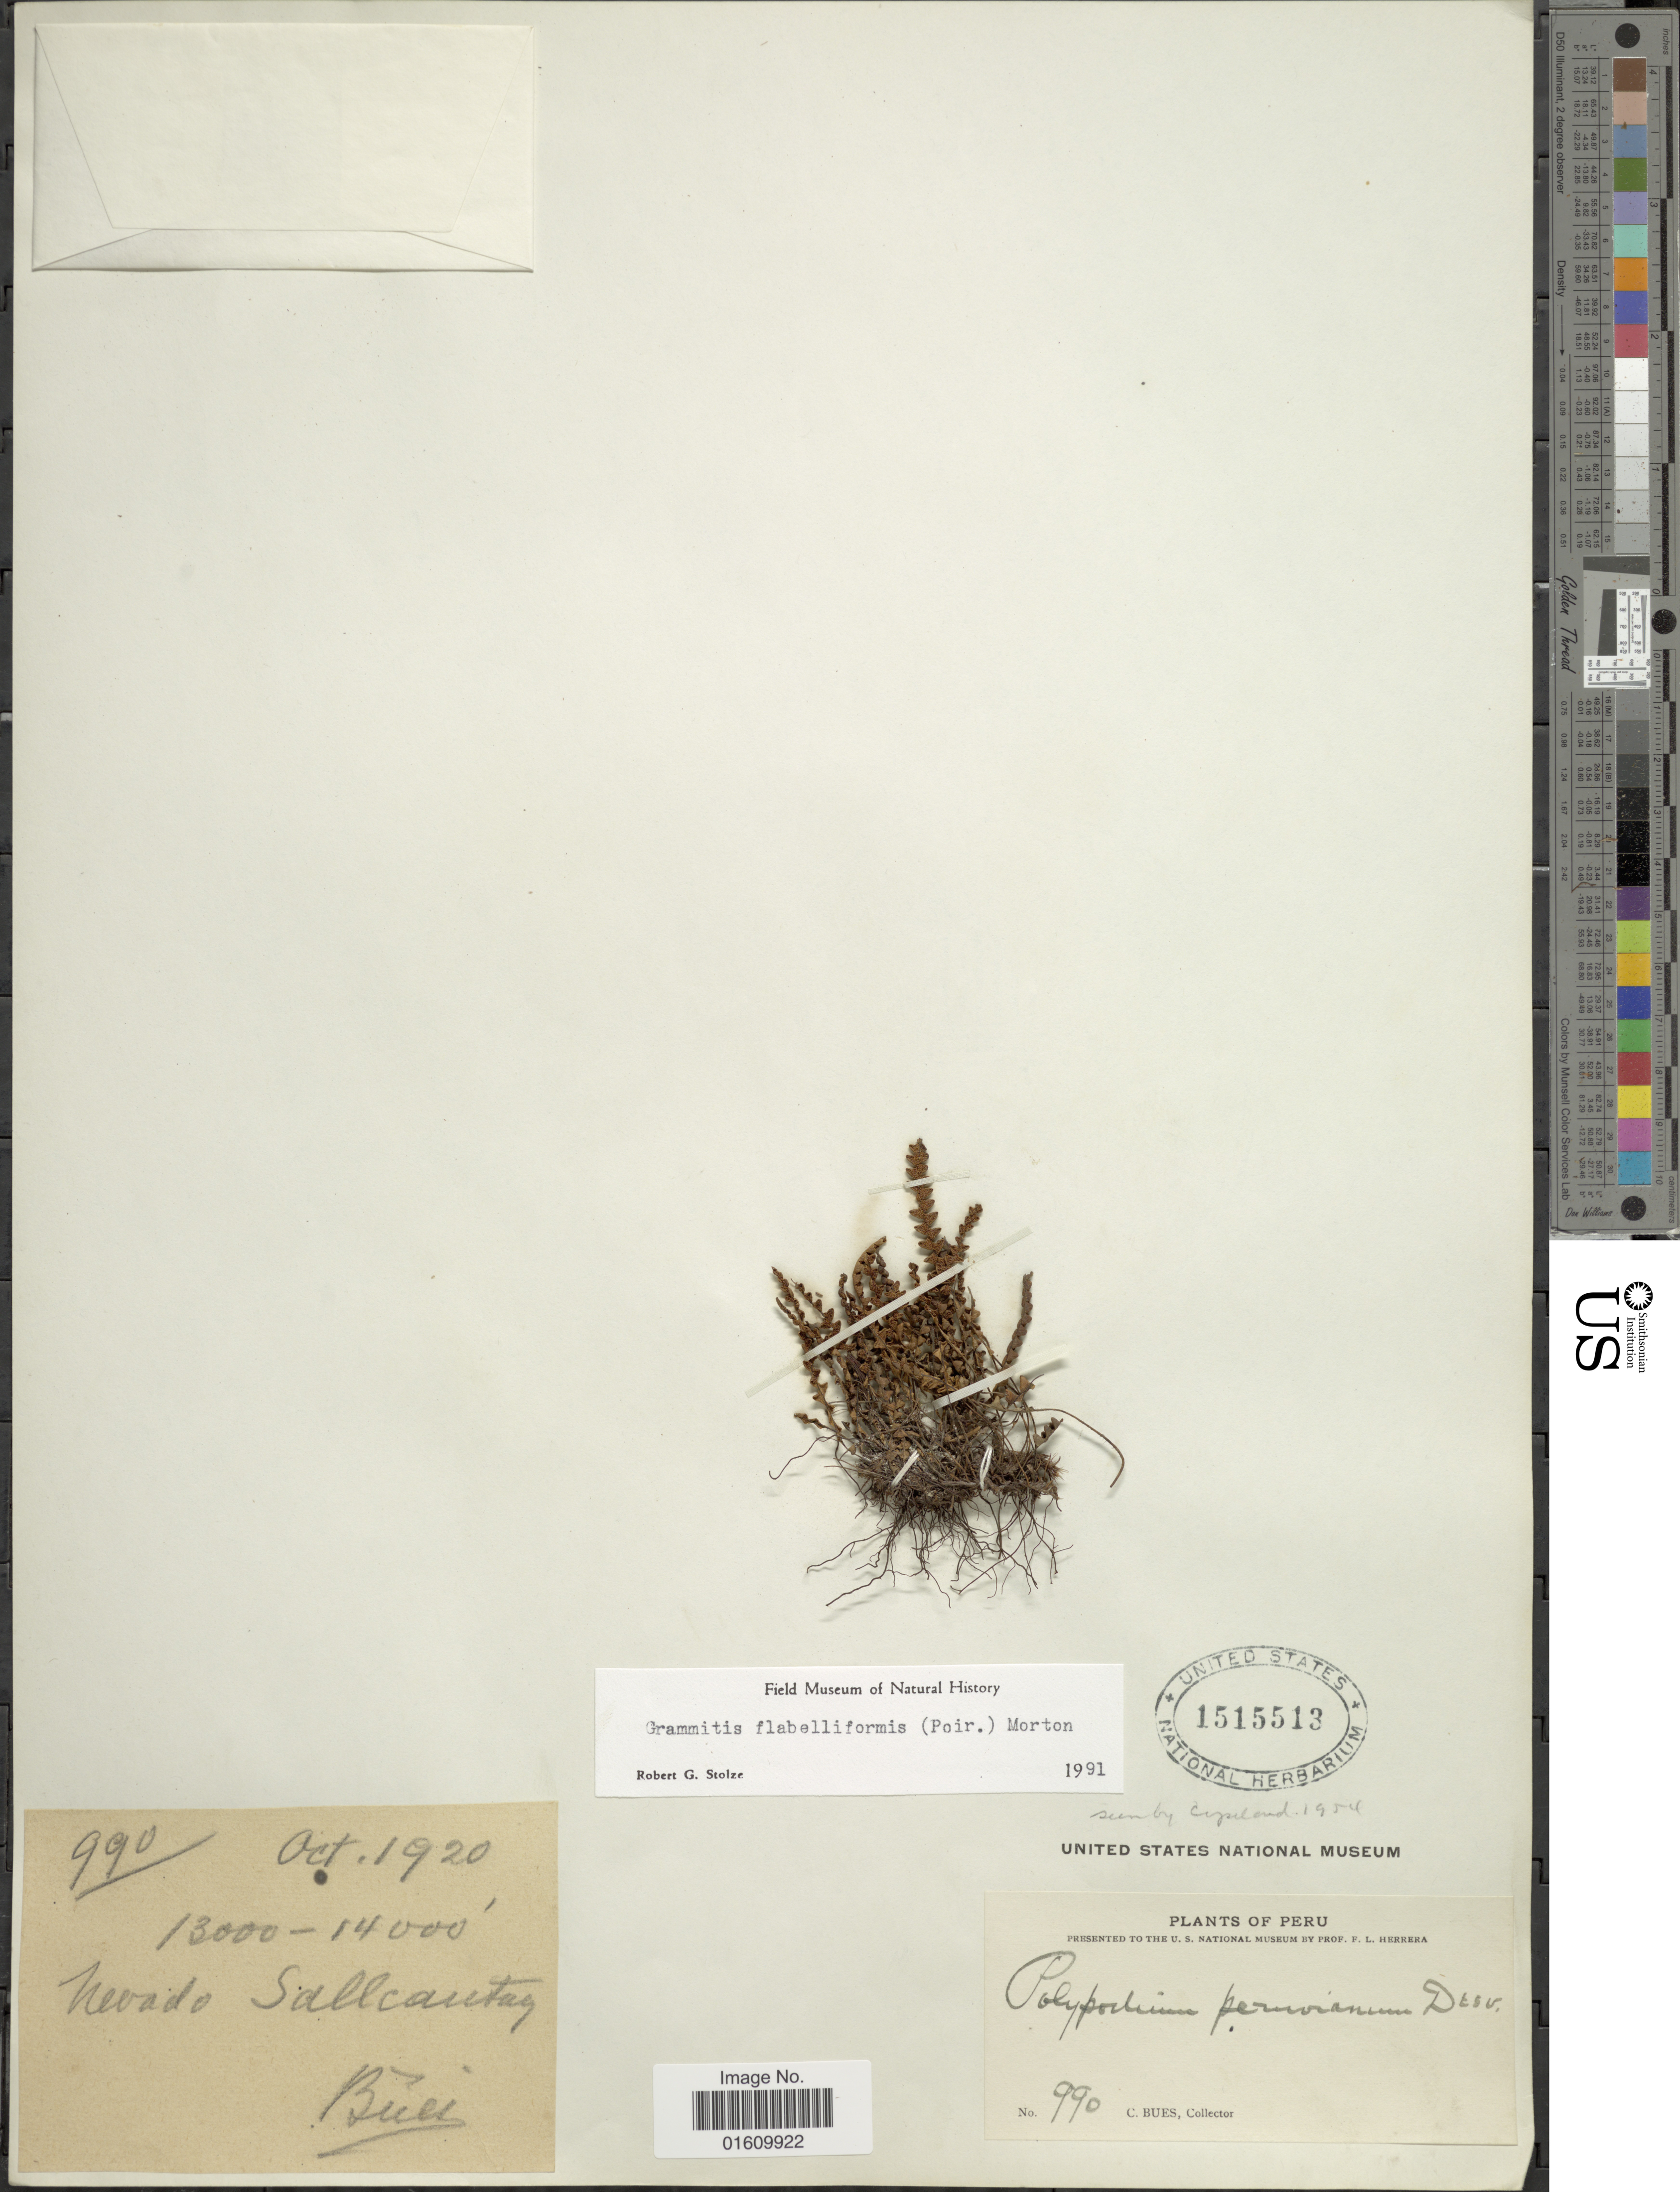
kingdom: Plantae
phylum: Tracheophyta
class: Polypodiopsida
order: Polypodiales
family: Polypodiaceae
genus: Melpomene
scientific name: Melpomene flabelliformis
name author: (Poir.) A.R. Sm. & R.C. Moran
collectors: C. Bues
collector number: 990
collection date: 1920-10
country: Peru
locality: Nevado Salcautay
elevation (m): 3962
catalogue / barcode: US 1515513